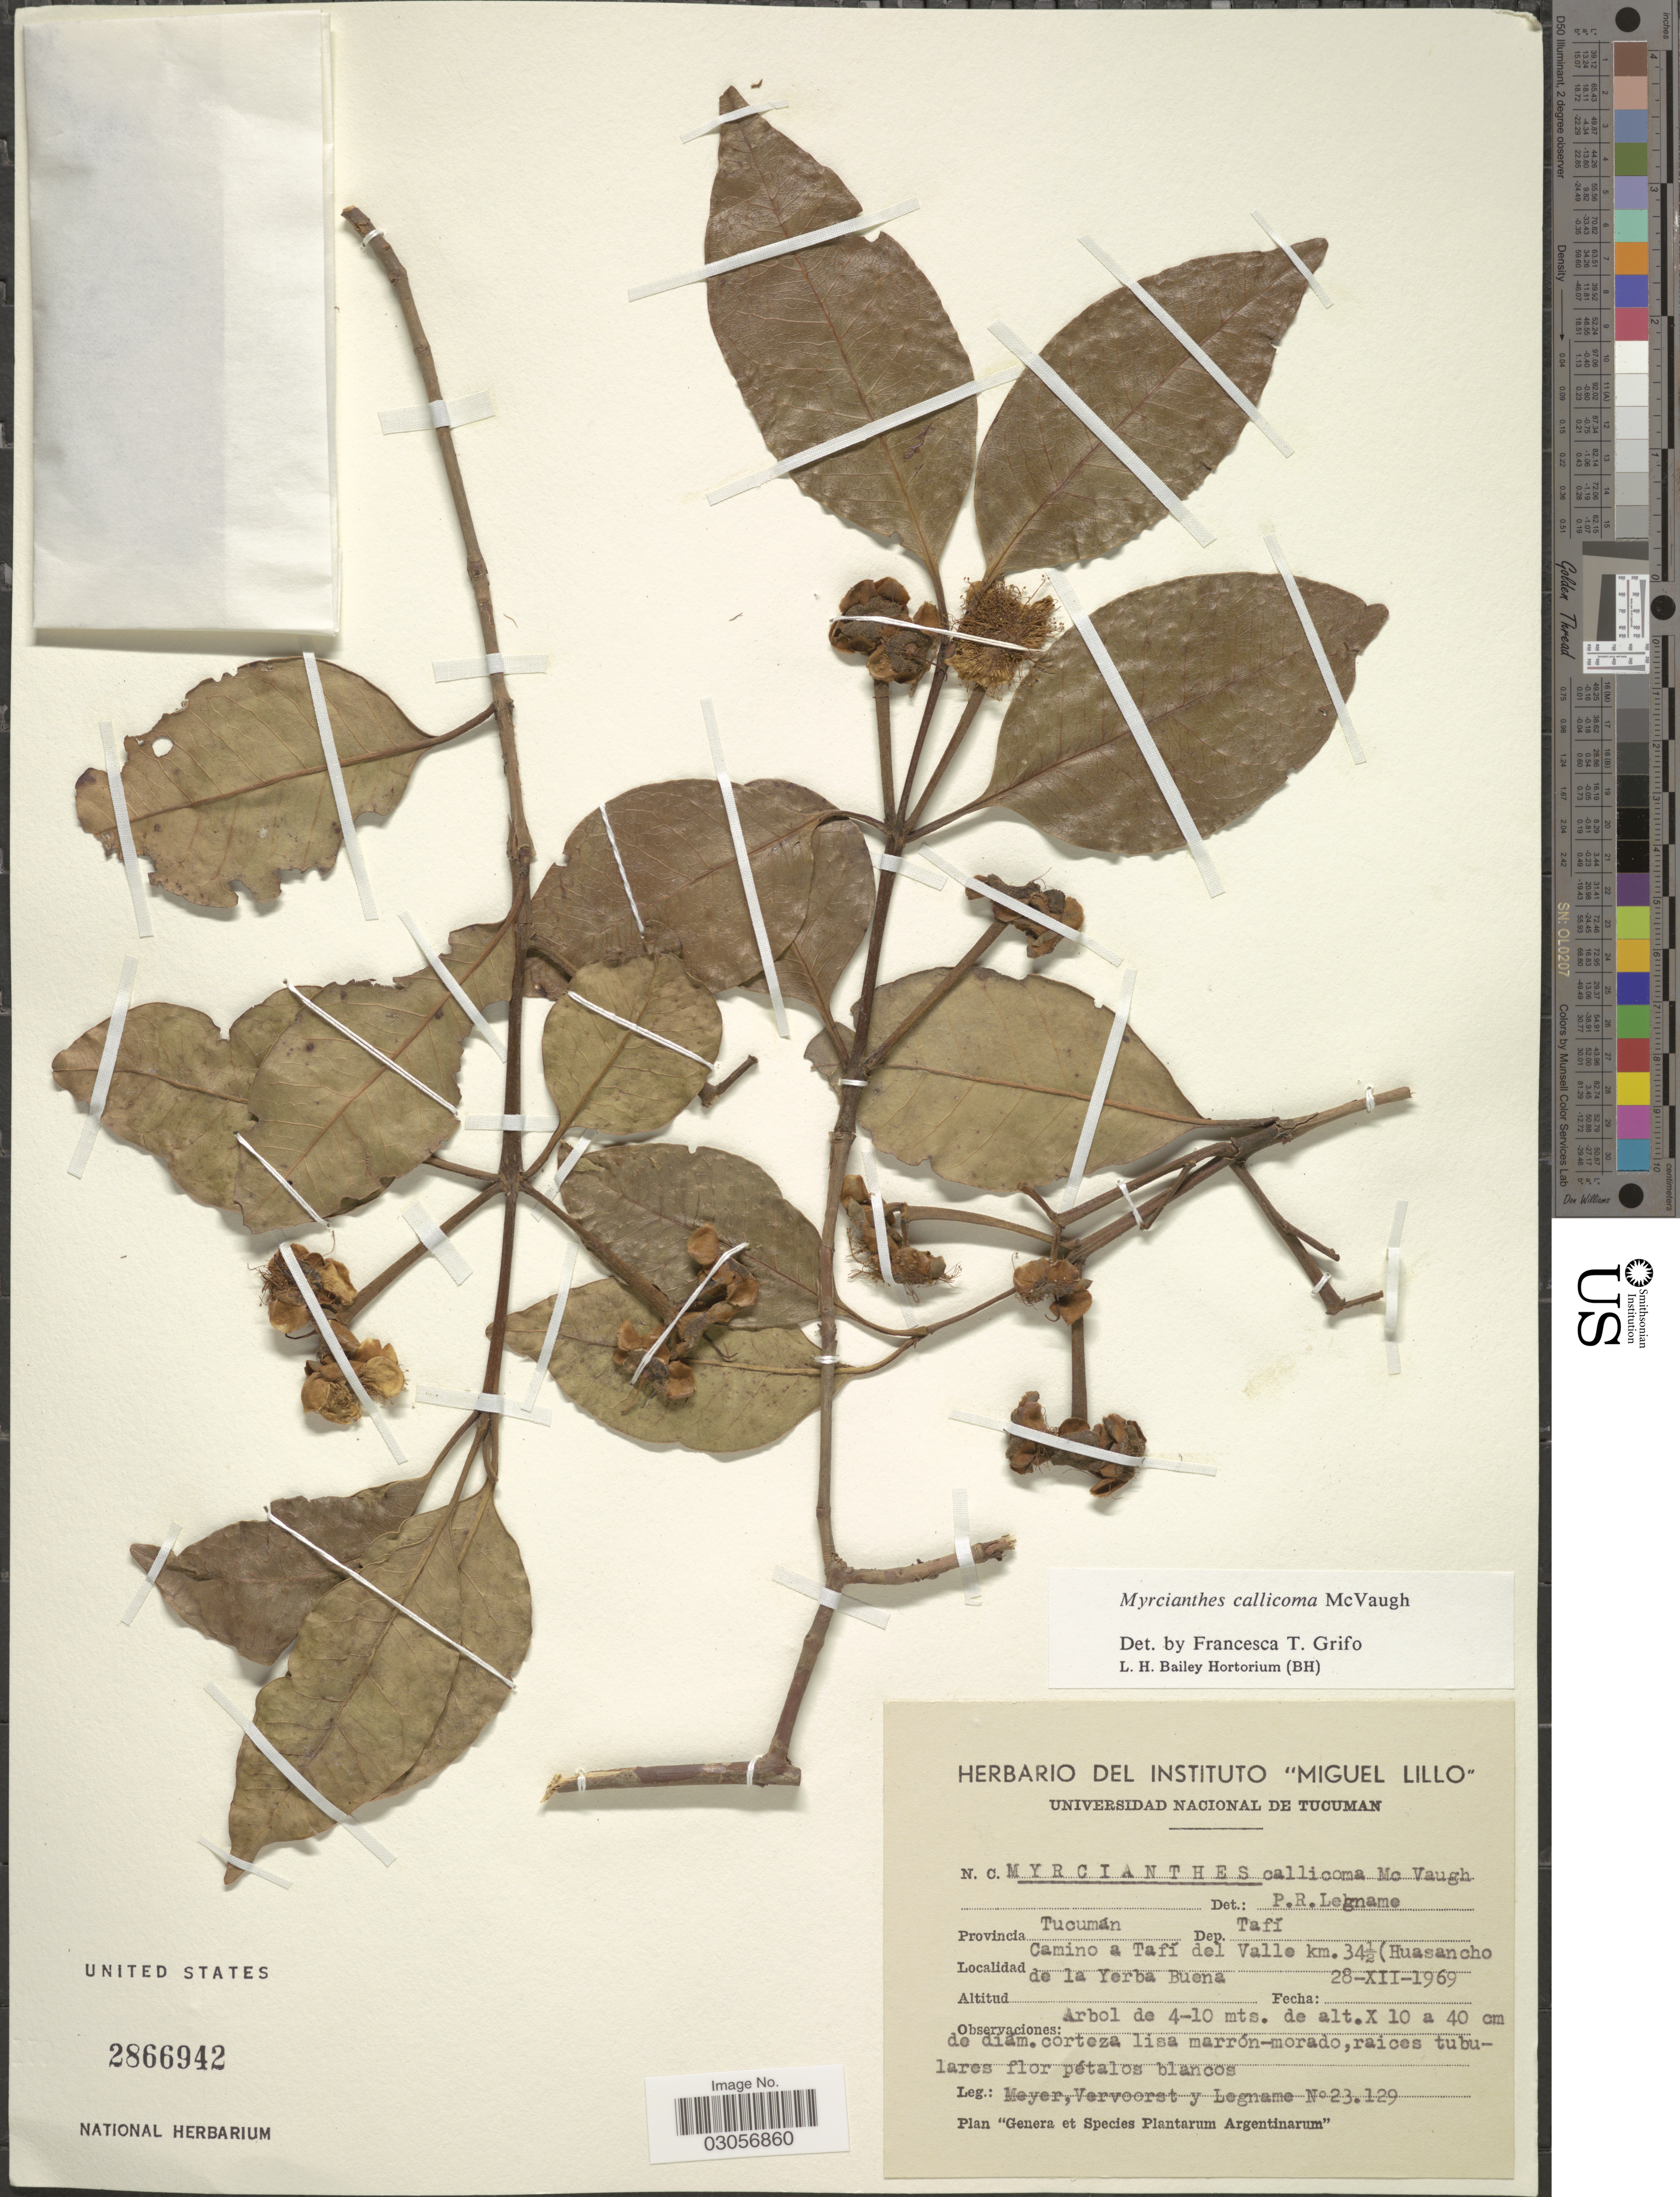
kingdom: Plantae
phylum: Tracheophyta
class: Magnoliopsida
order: Myrtales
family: Myrtaceae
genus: Myrcianthes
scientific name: Myrcianthes callicoma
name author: McVaugh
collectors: -- Meyer, Vervoorst & -. Legname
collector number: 23129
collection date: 1969-12-28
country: Argentina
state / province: Tucuman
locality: Provincia Tucumán, Dep. Tafí, Camino a Tafí del Valle km. 34½ (Huasancho de la Yerba Buena.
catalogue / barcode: US 2866942